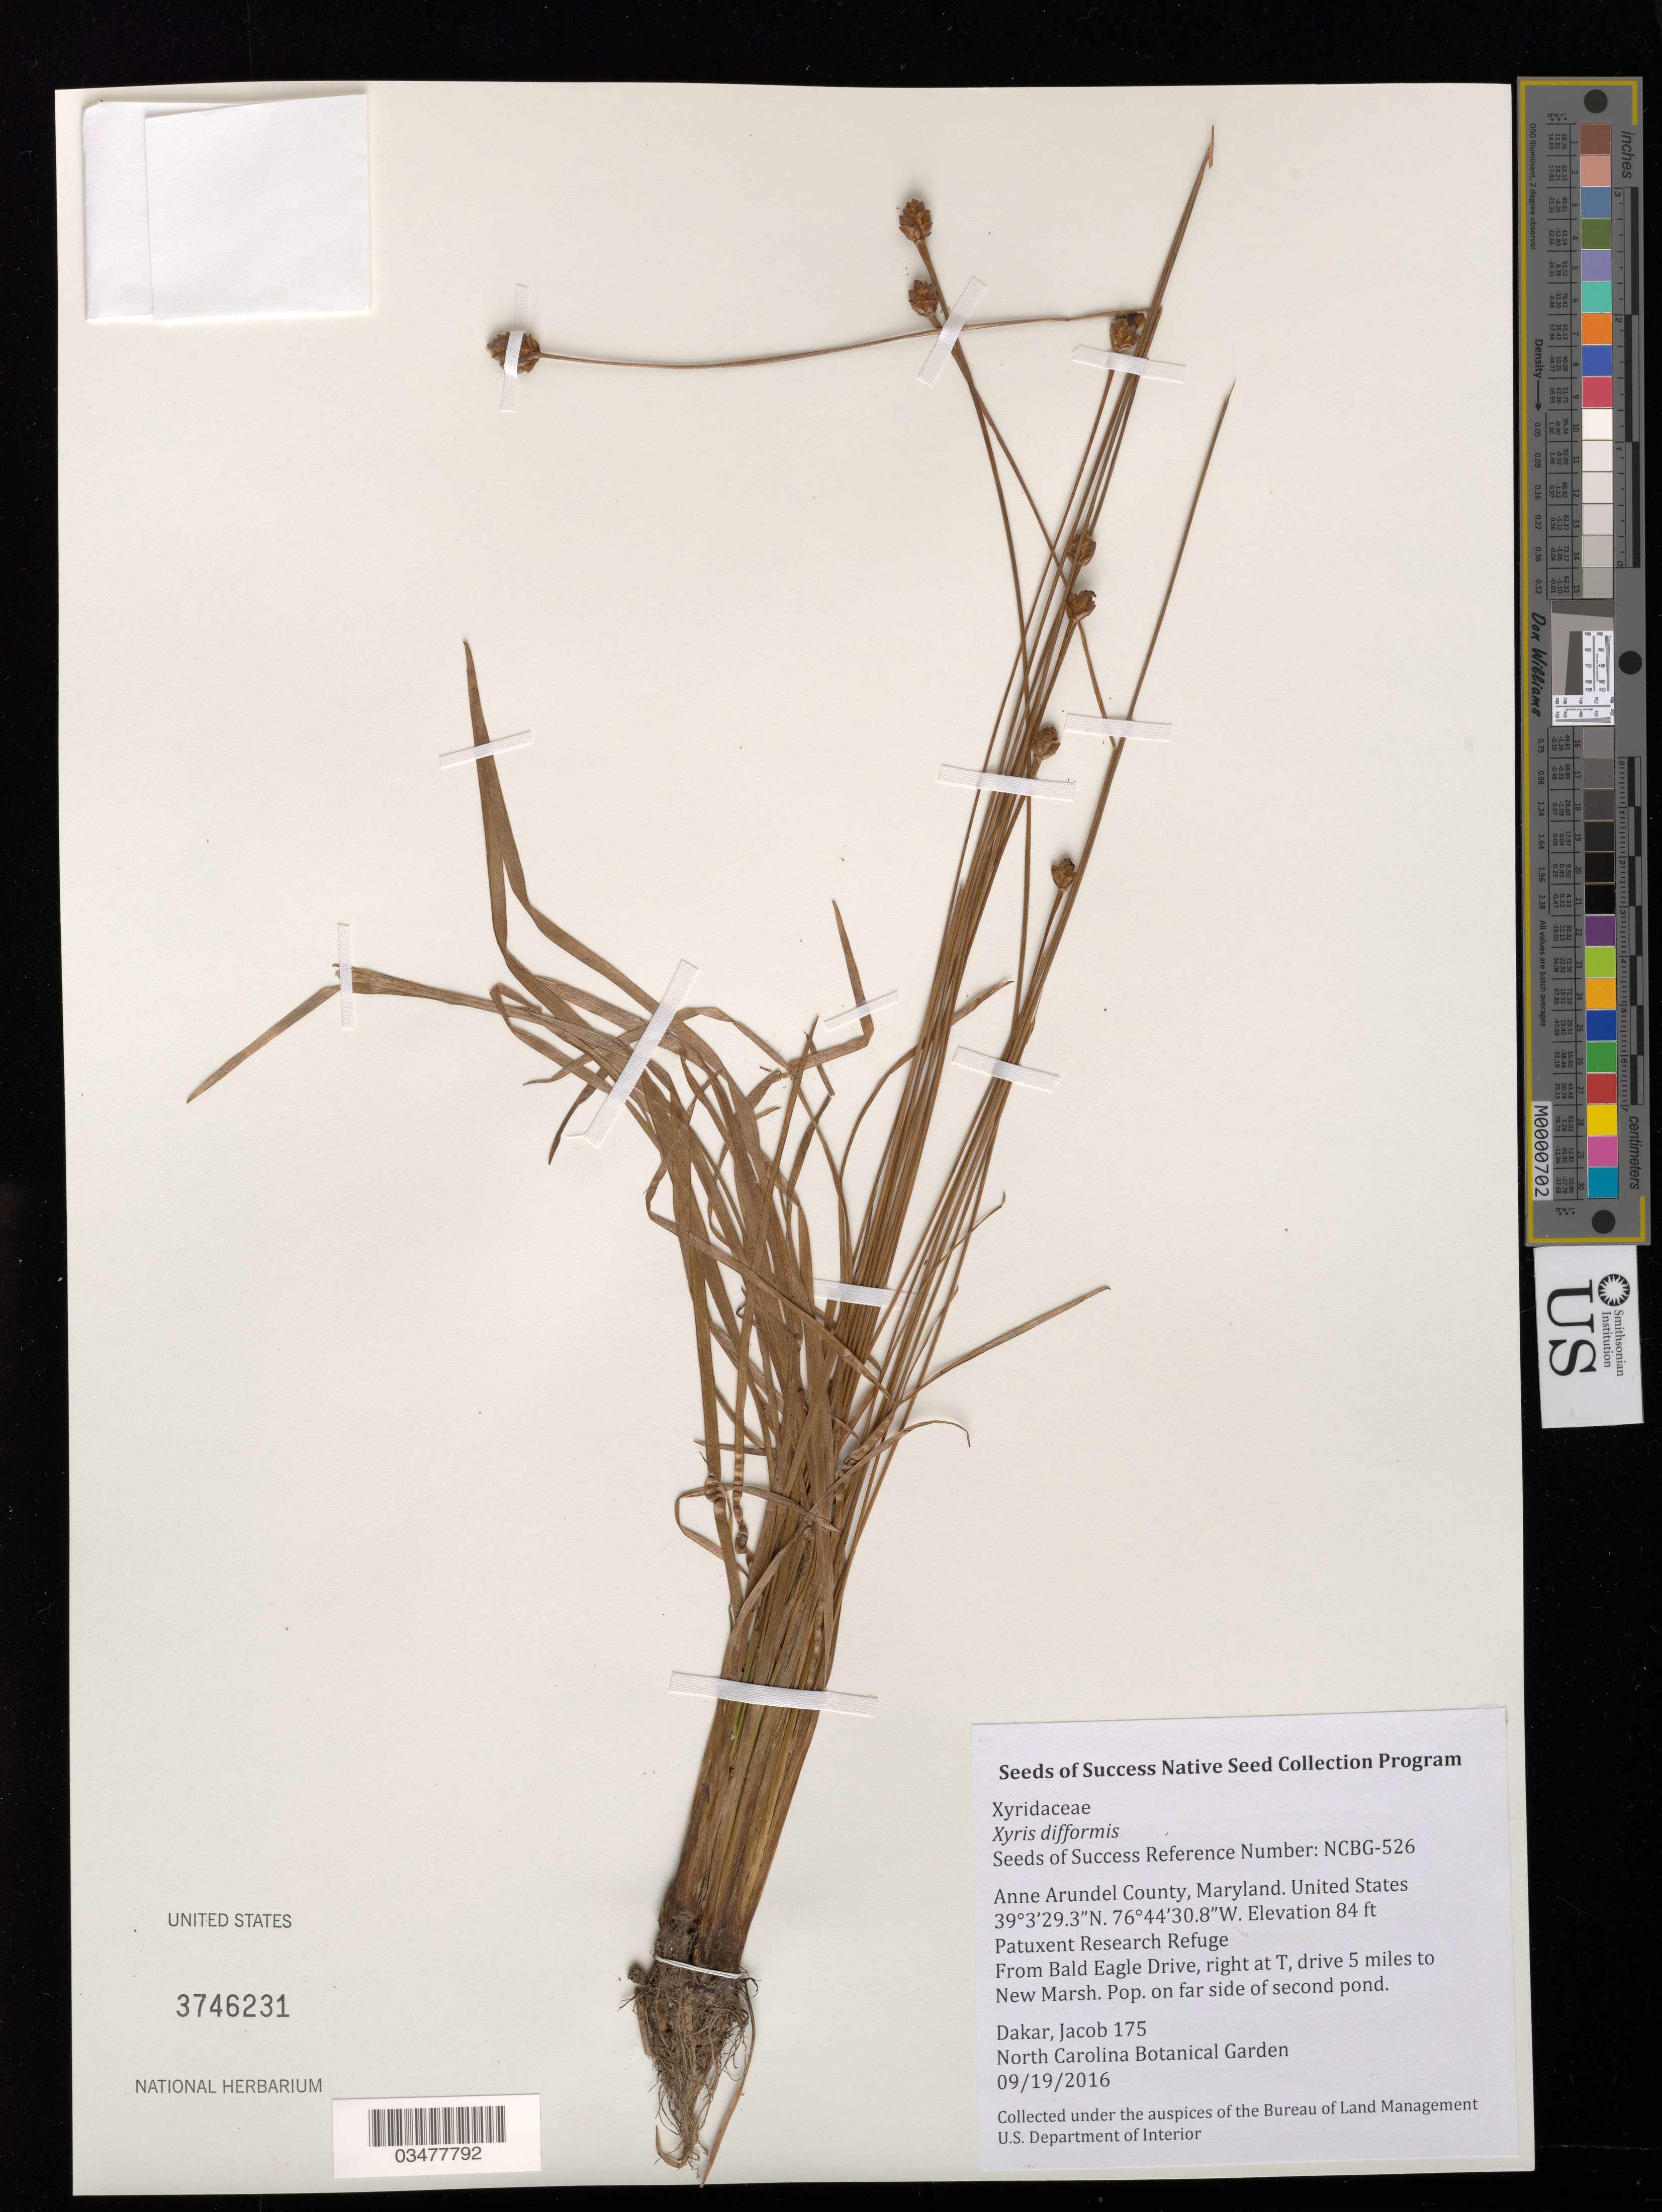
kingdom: Plantae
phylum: Tracheophyta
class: Liliopsida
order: Poales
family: Xyridaceae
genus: Xyris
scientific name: Xyris difformis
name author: Chapm.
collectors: J. Dakar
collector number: NCBG-526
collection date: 2016-09-19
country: United States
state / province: Maryland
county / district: Anne Arundel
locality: Patuxent Research Refuge, New Marsh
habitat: Woolgrass marsh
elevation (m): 26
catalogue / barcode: US 3746231